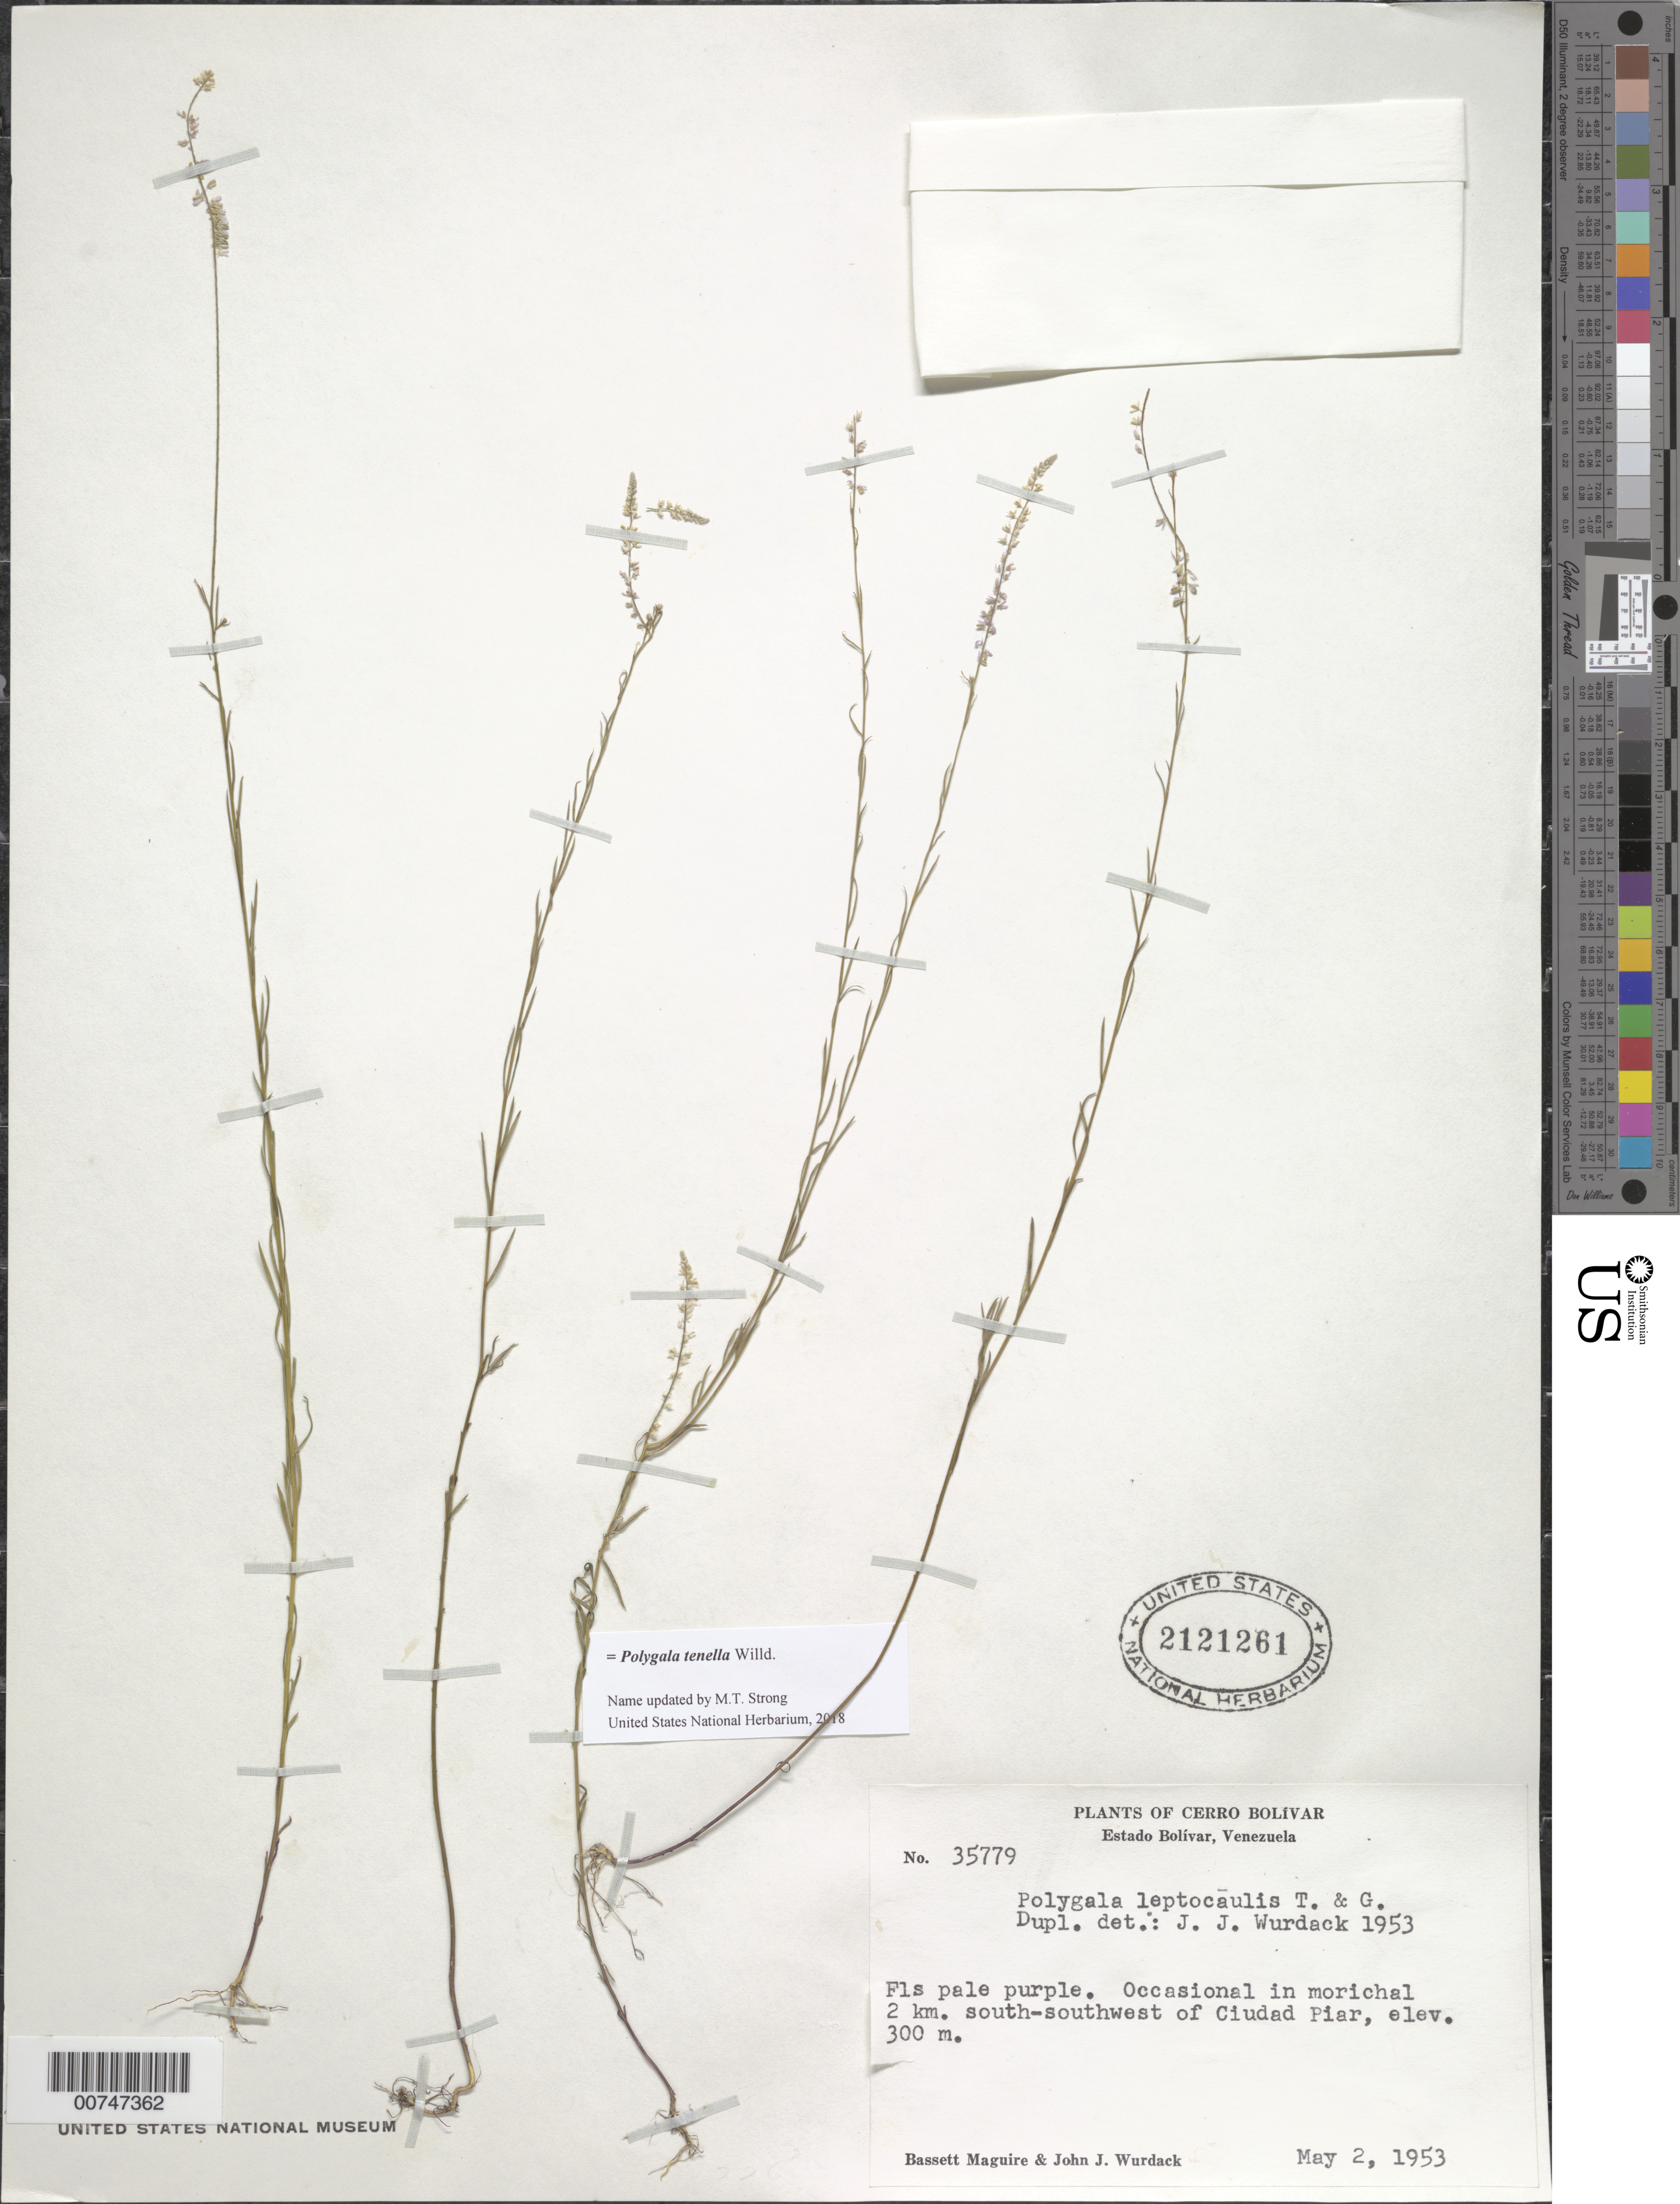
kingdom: Plantae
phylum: Tracheophyta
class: Magnoliopsida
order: Fabales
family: Polygalaceae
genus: Polygala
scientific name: Polygala tenella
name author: Willd.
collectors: B. Maguire & J. J. Wurdack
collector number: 35779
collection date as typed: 2-May-53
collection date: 1953-05-02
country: Venezuela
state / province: Bolívar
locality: Ciudad Piar, 2 km SSW of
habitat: Morichal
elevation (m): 300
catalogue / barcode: US 2121261